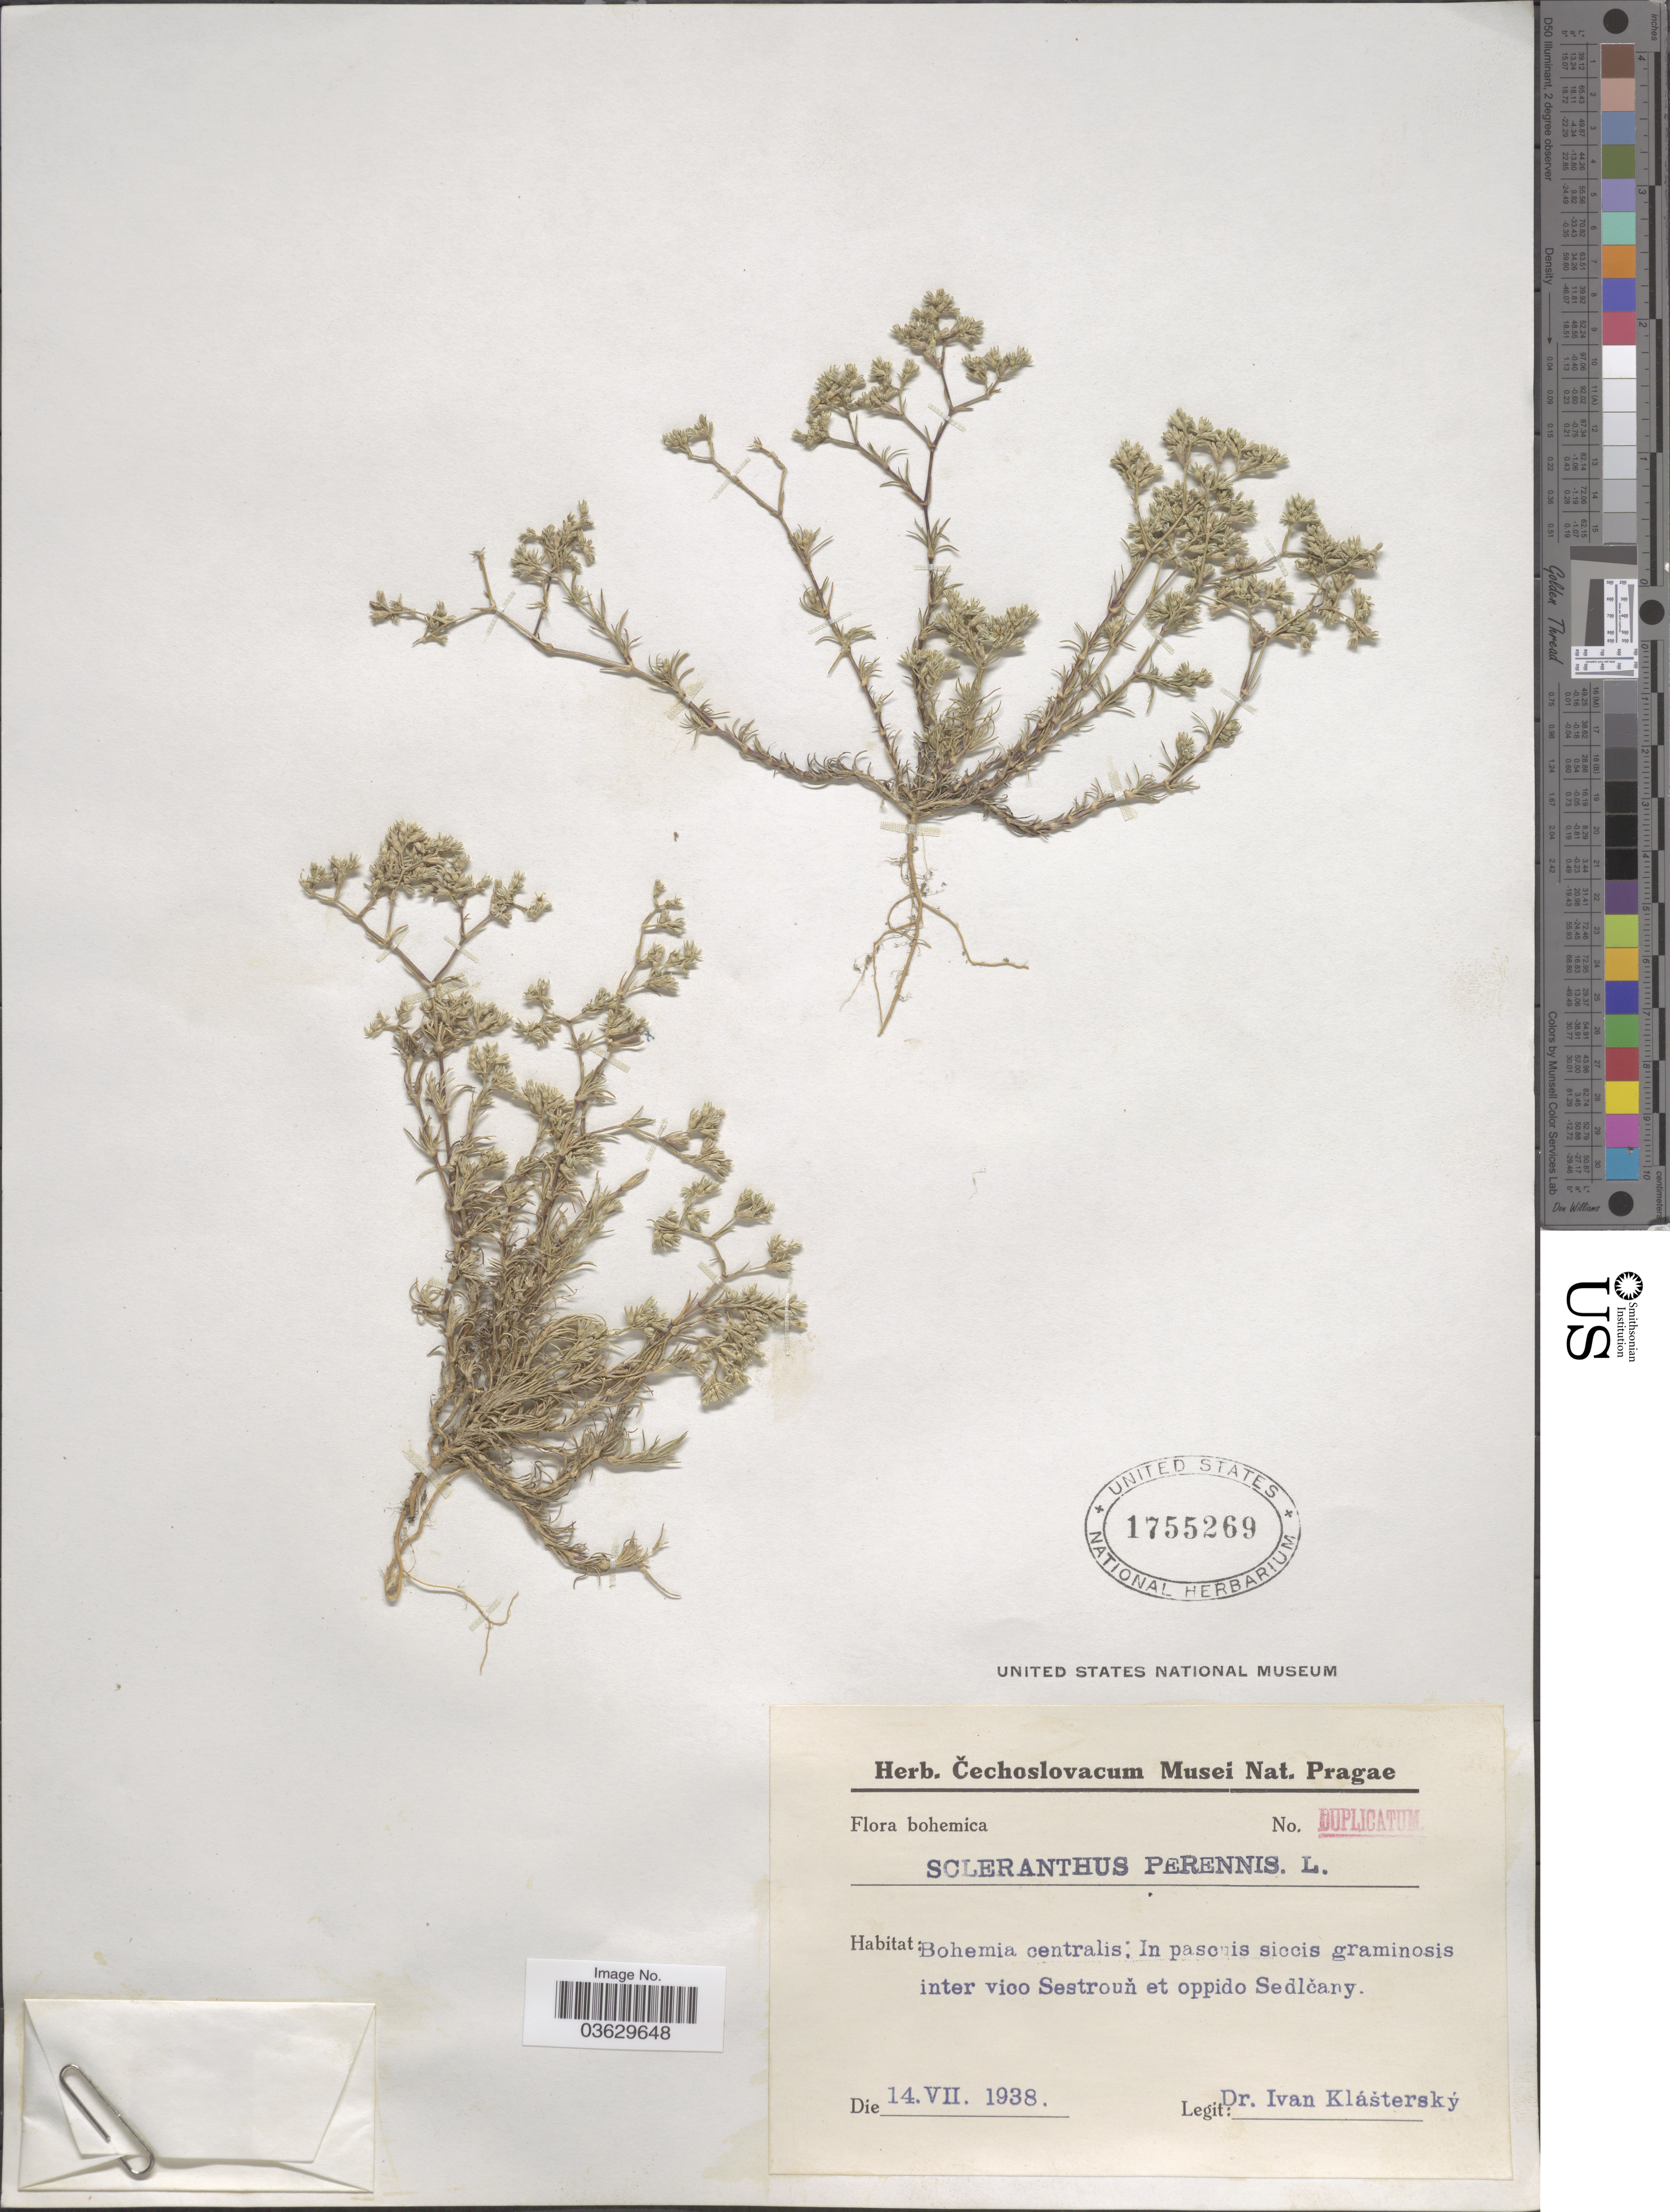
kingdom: Plantae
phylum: Tracheophyta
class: Magnoliopsida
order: Caryophyllales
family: Caryophyllaceae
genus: Scleranthus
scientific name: Scleranthus perennis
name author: L.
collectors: I. Klášterský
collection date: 1938-07-14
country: Czechia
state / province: Central Bohemian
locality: Bohemica. Bohemia centralis: In pascuis siccis graminosis inter vico Sestrouň et oppido Sedlčany.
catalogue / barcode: US 1755269